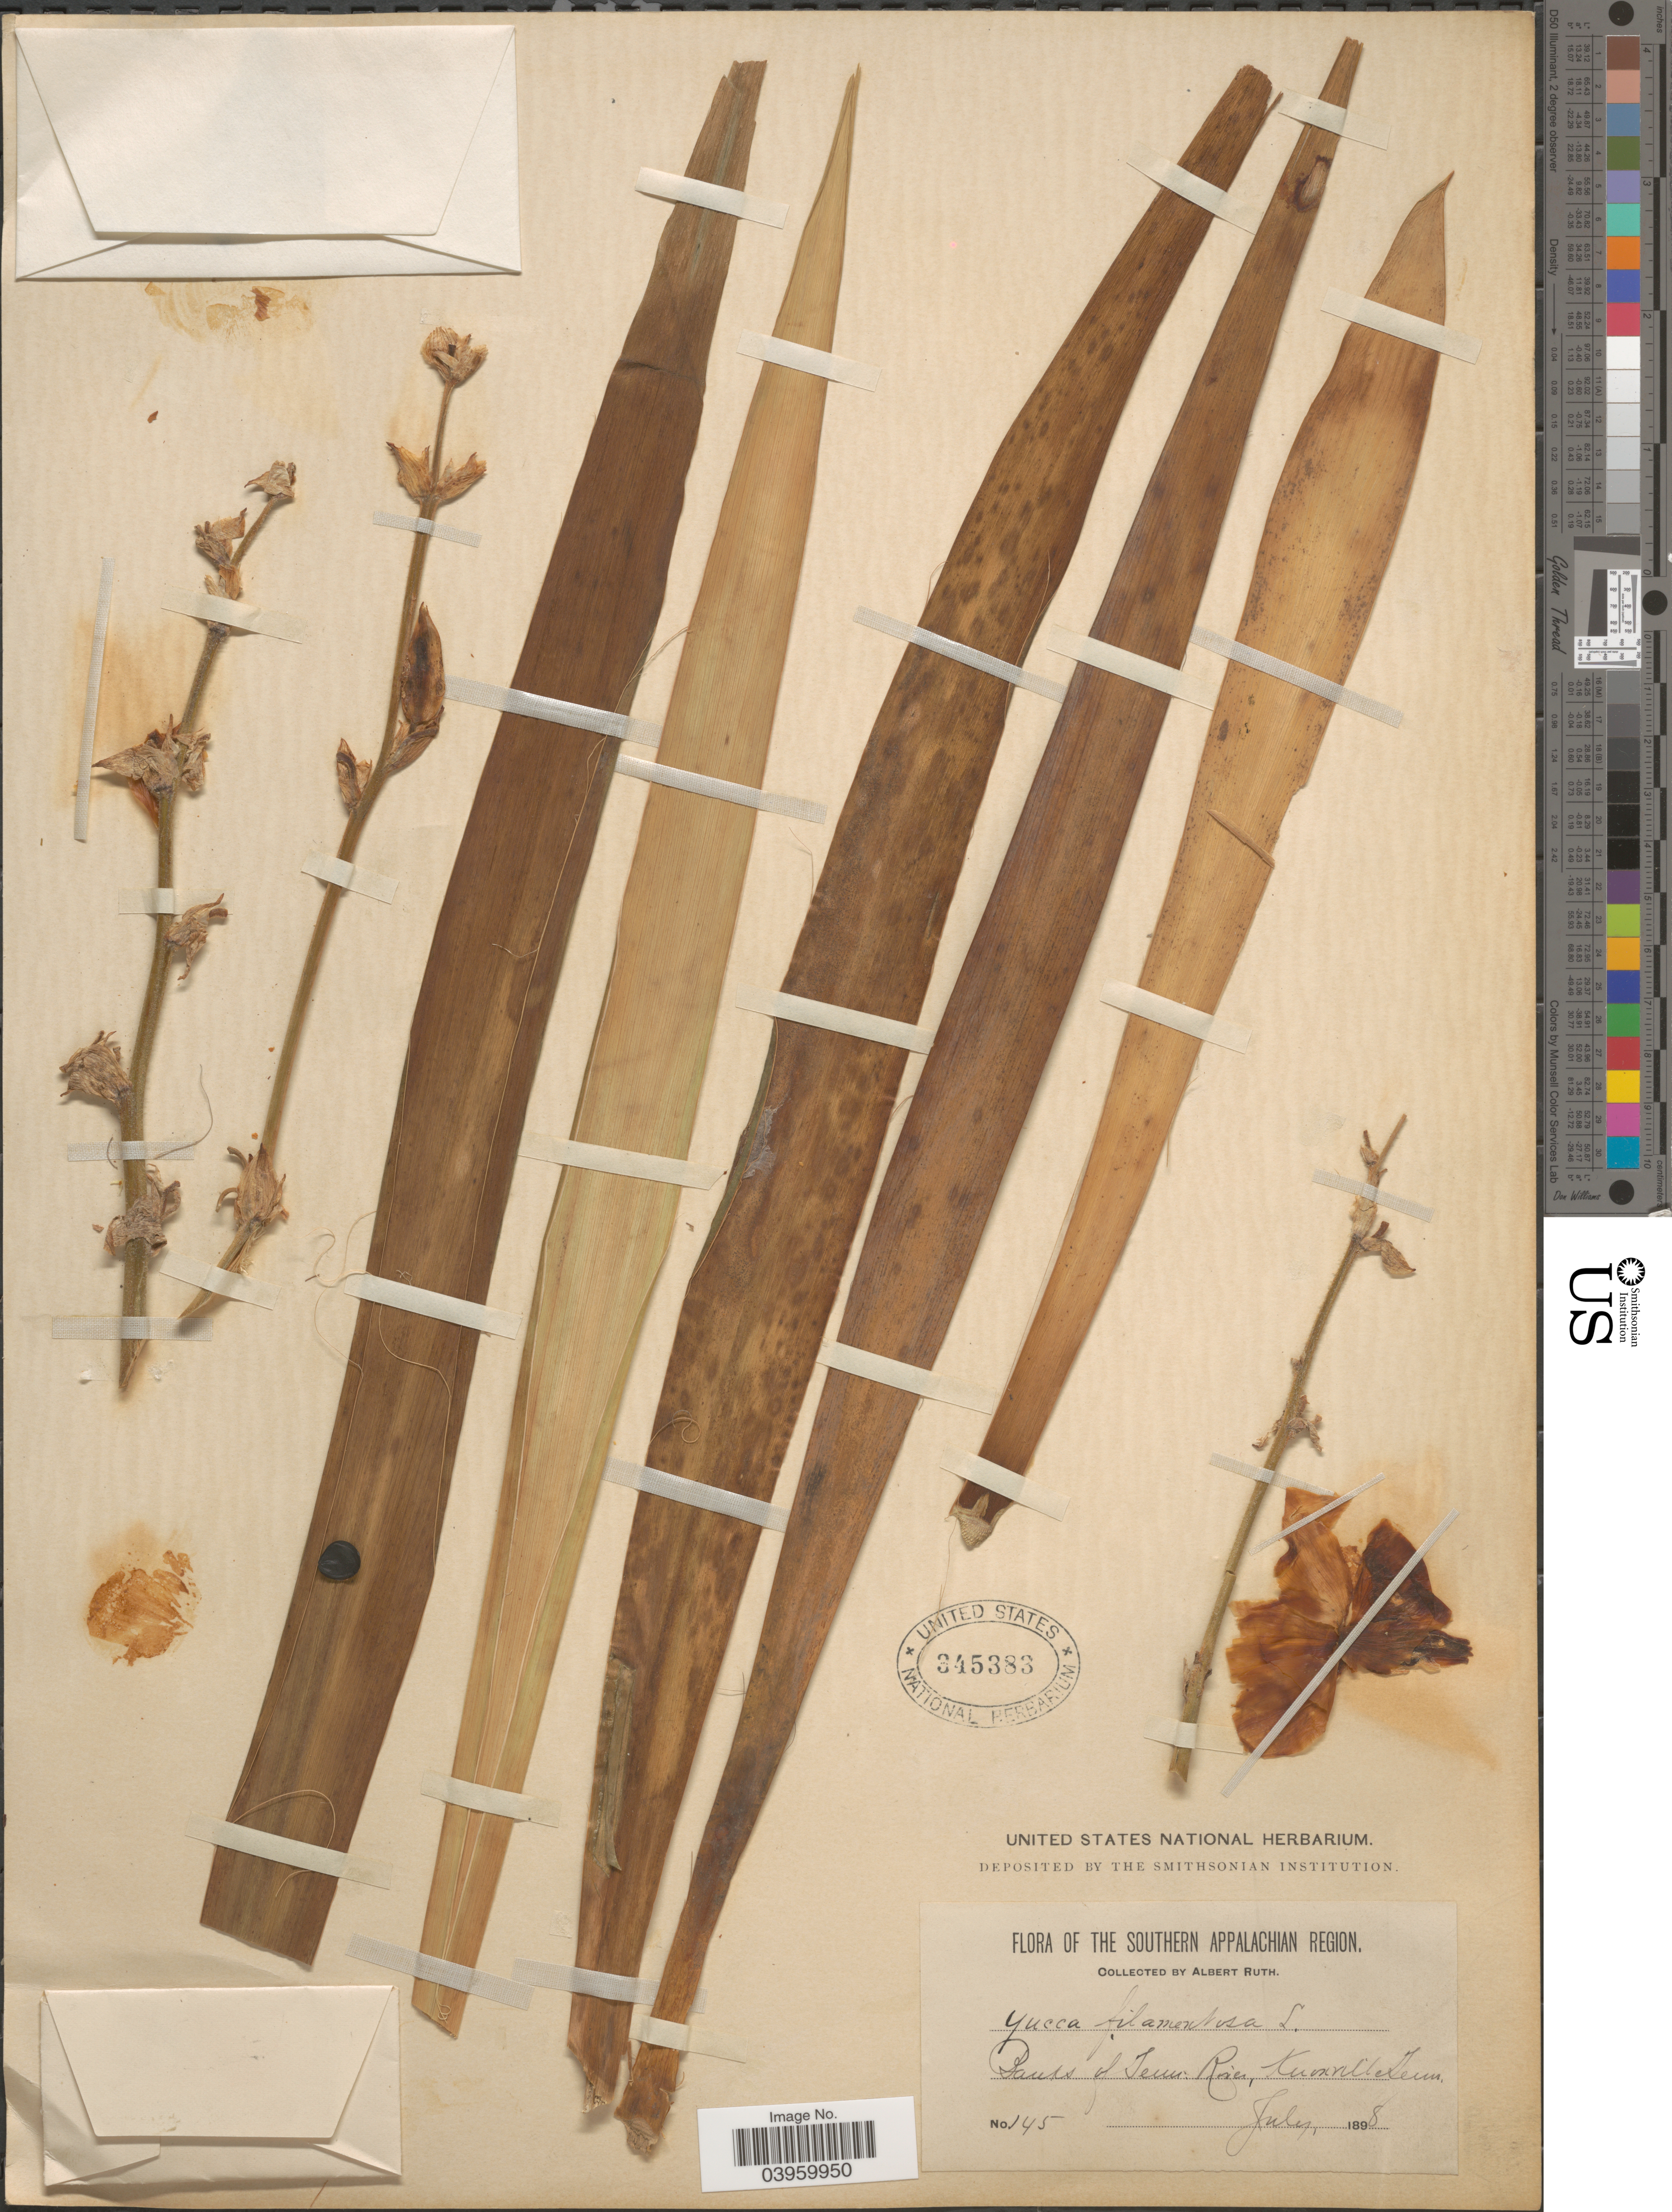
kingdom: Plantae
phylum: Tracheophyta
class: Liliopsida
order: Asparagales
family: Asparagaceae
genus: Yucca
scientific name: Yucca filamentosa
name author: L.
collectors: A. Ruth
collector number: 145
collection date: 1898-07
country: United States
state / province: Tennessee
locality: Southern Appalachian Region. Banks of Tenn. River, Knoxville.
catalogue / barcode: US 345383